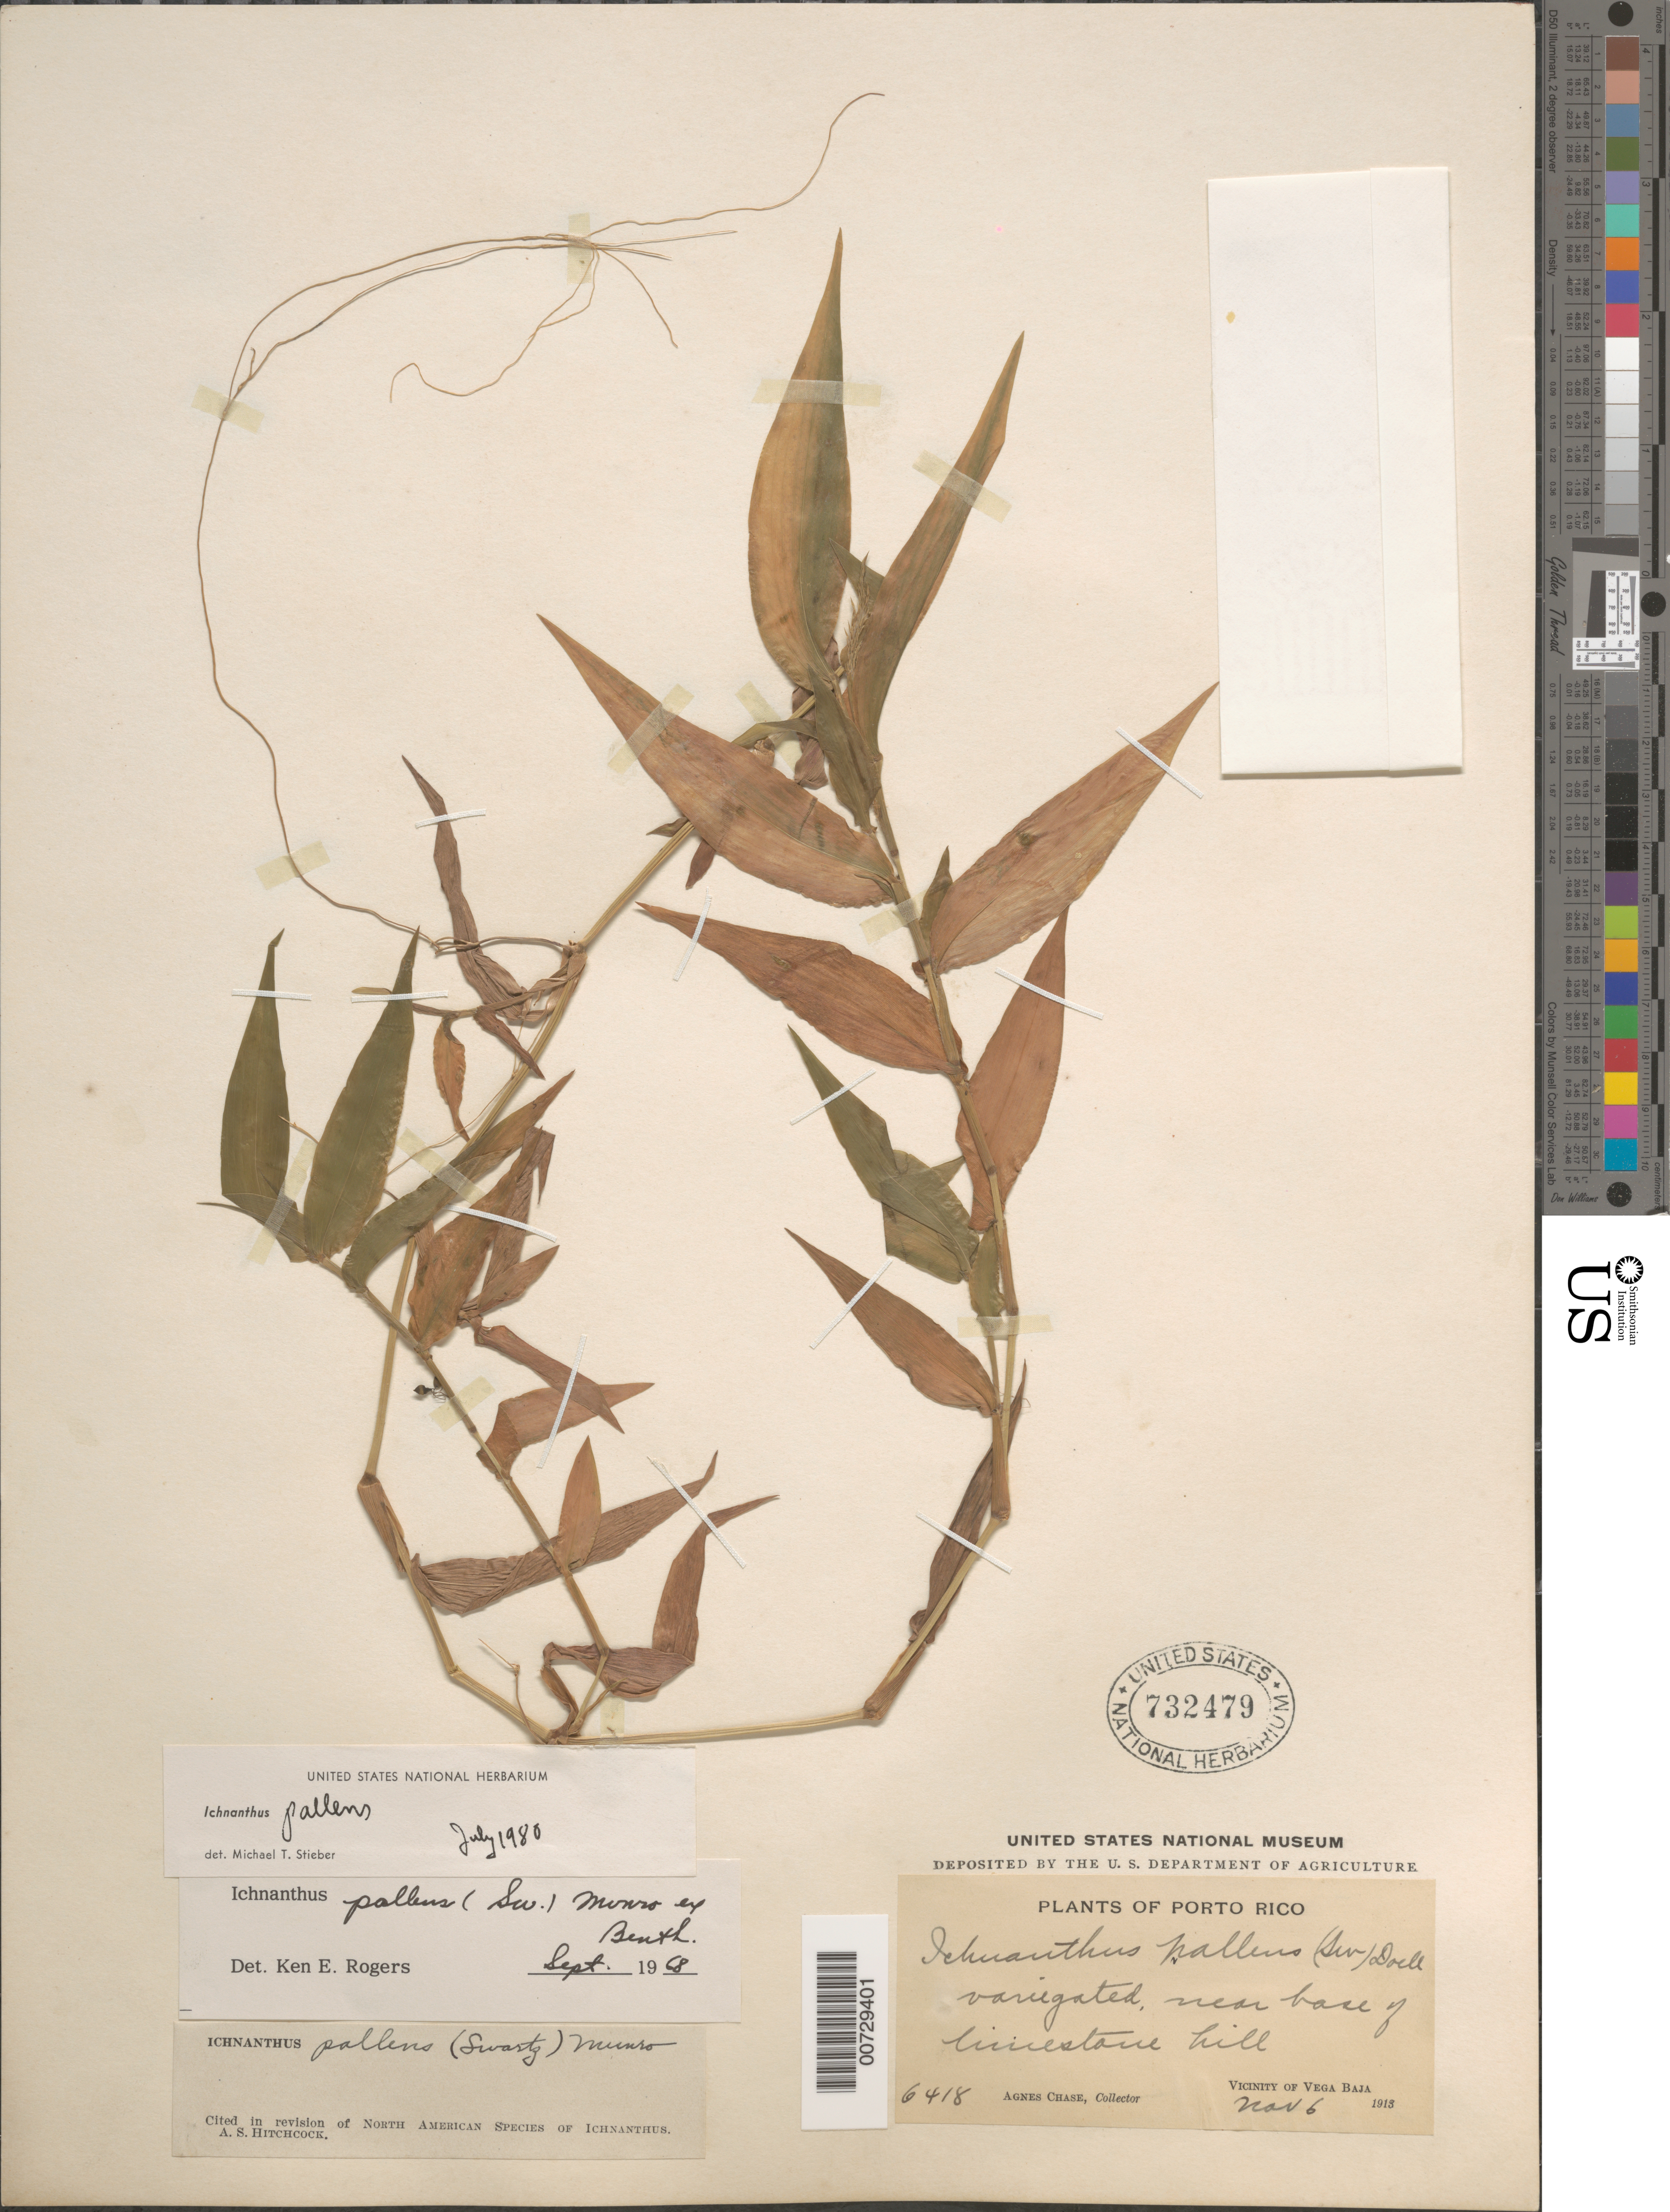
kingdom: Plantae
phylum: Tracheophyta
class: Liliopsida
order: Poales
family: Poaceae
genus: Ichnanthus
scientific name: Ichnanthus pallens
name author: (Sw.) Munro ex Benth.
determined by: Stieber, M. T.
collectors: A. Chase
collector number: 6418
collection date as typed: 06 Nov 1913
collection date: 1913-11-06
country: Puerto Rico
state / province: Vega Baja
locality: Vega Baja, vic of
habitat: Variegated, near base of limestone hill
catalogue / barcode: US 732479